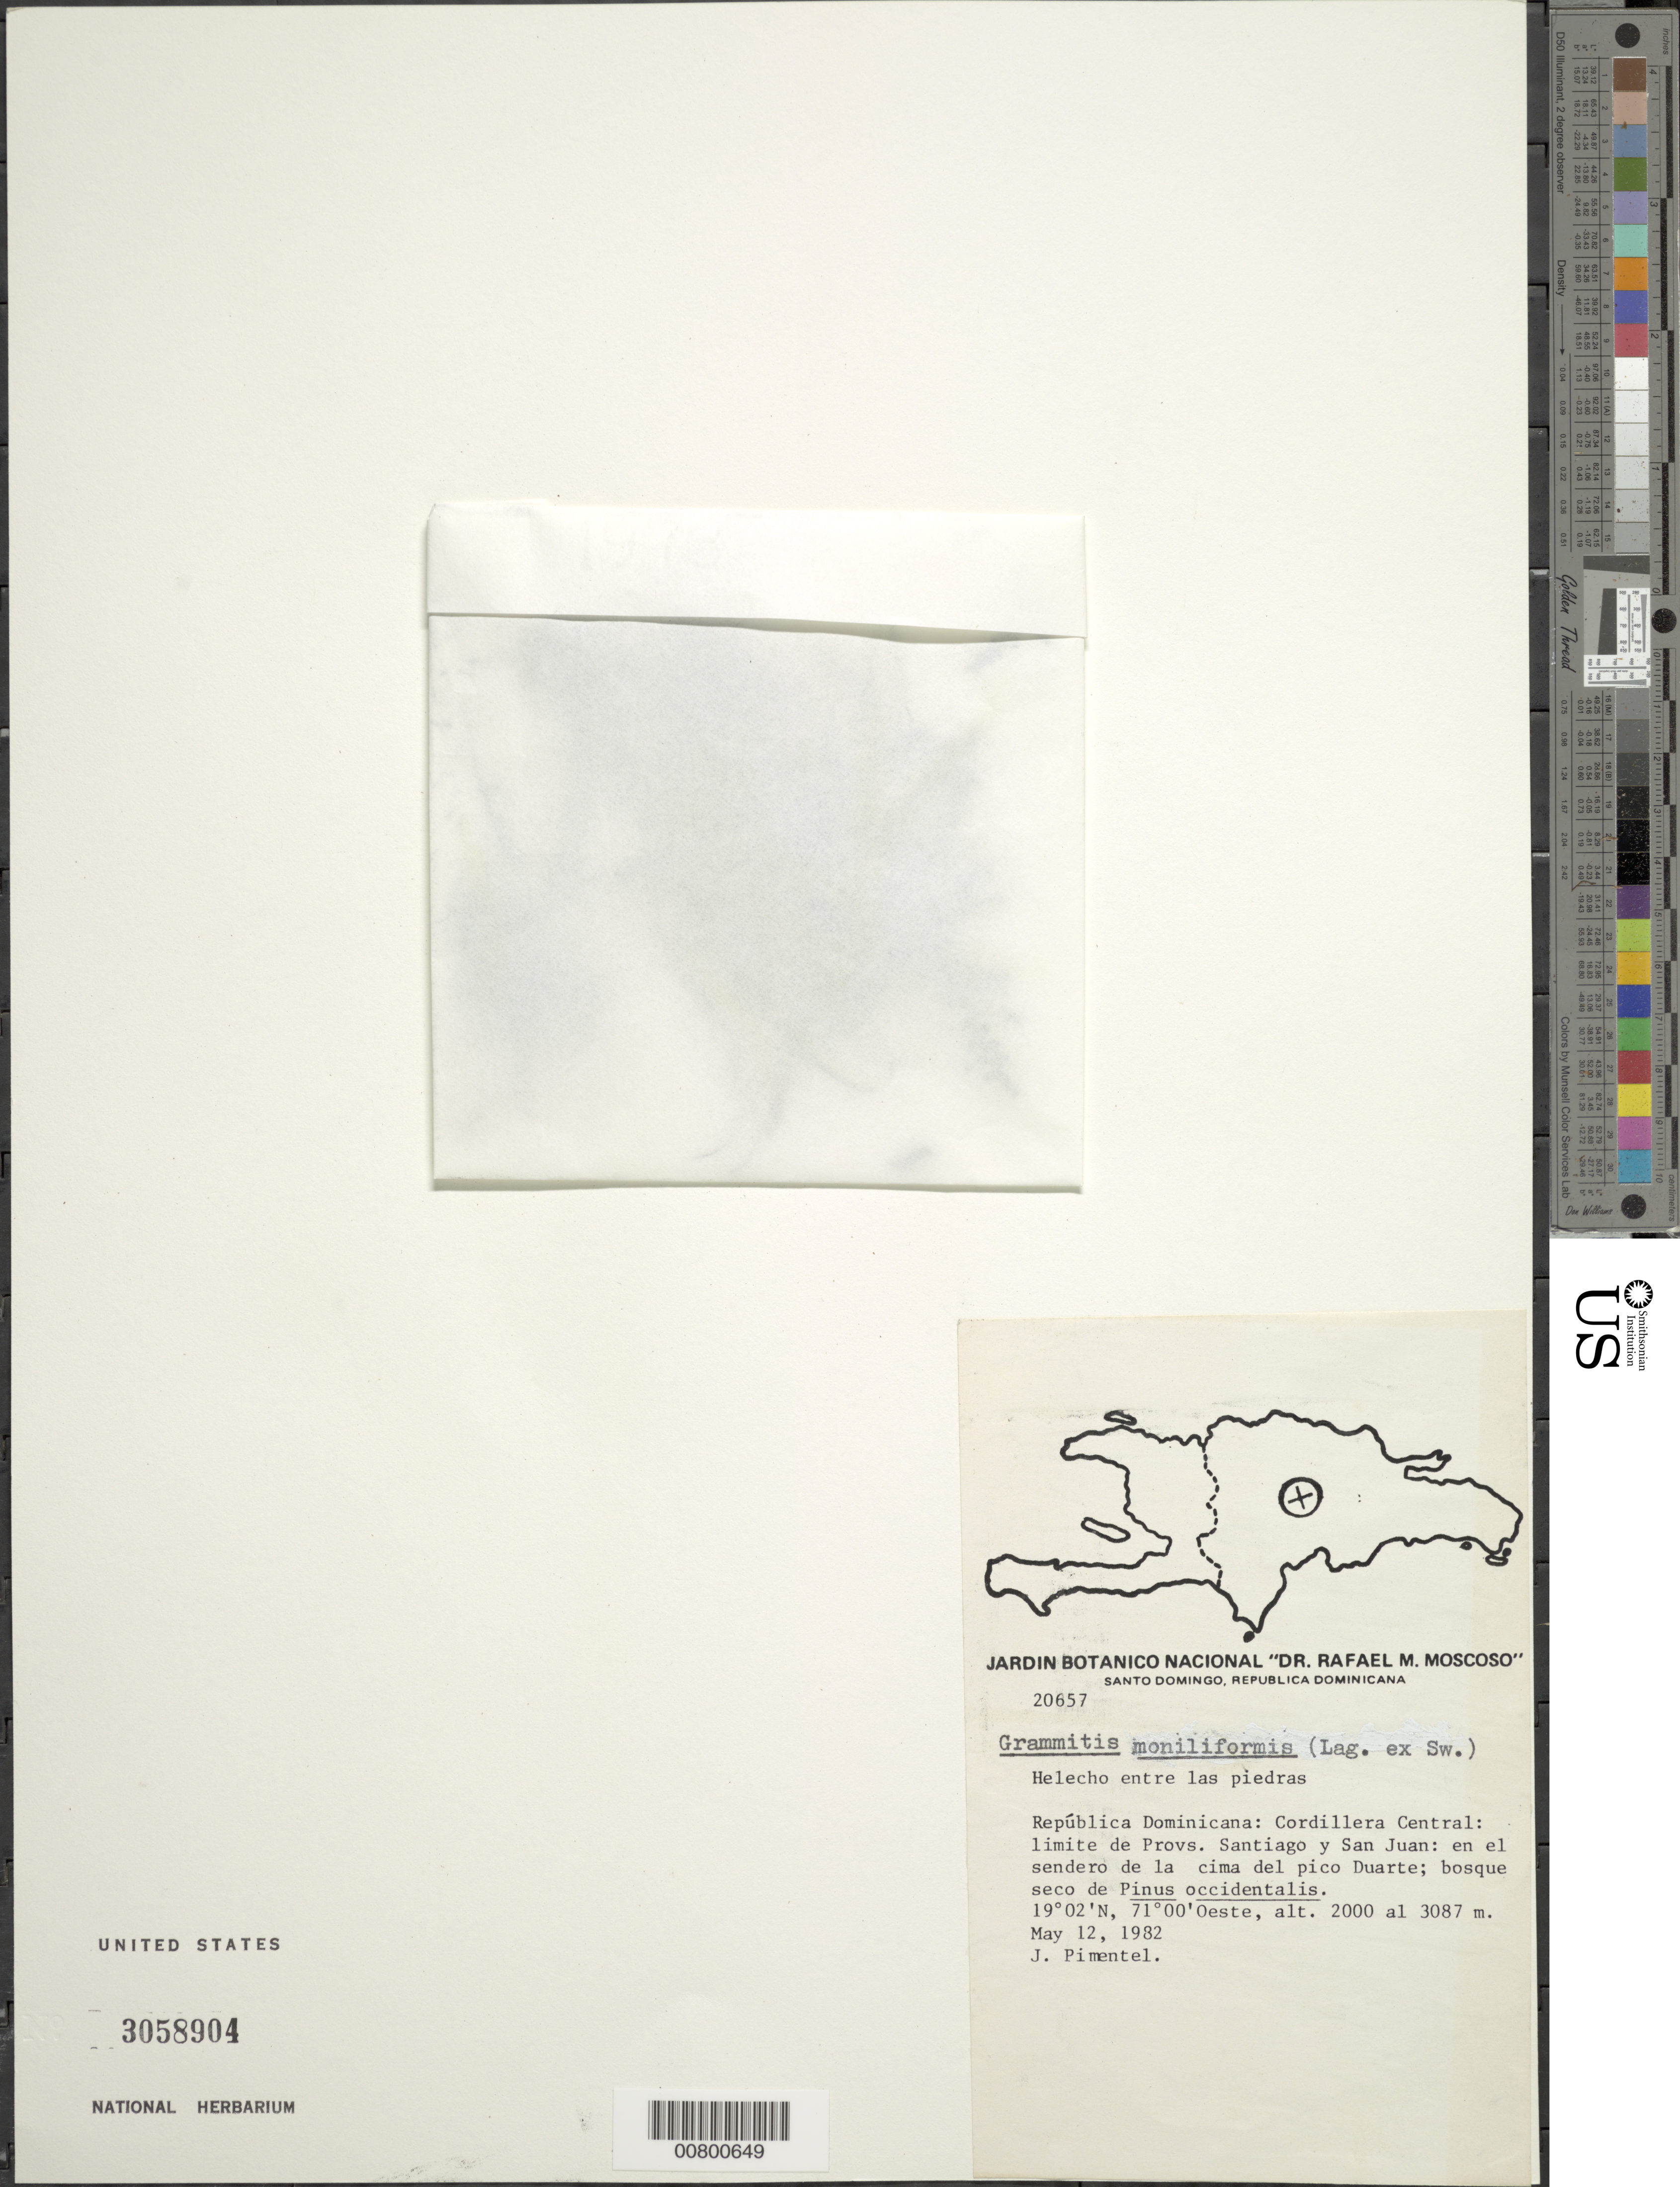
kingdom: Plantae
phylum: Tracheophyta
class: Polypodiopsida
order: Polypodiales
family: Polypodiaceae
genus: Melpomene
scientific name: Melpomene moniliformis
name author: (Lag. ex Sw.) A.R. Sm. & R.C. Moran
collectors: J. Pimentel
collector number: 20657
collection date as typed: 12 May 1982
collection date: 1982-05-12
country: Dominican Republic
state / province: Santiago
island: Hispaniola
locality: Prov. Santiago a Prov. San Juan, Duarte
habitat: Bosque seco de Pinus occidentalis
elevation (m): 2000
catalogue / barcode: US 3058904